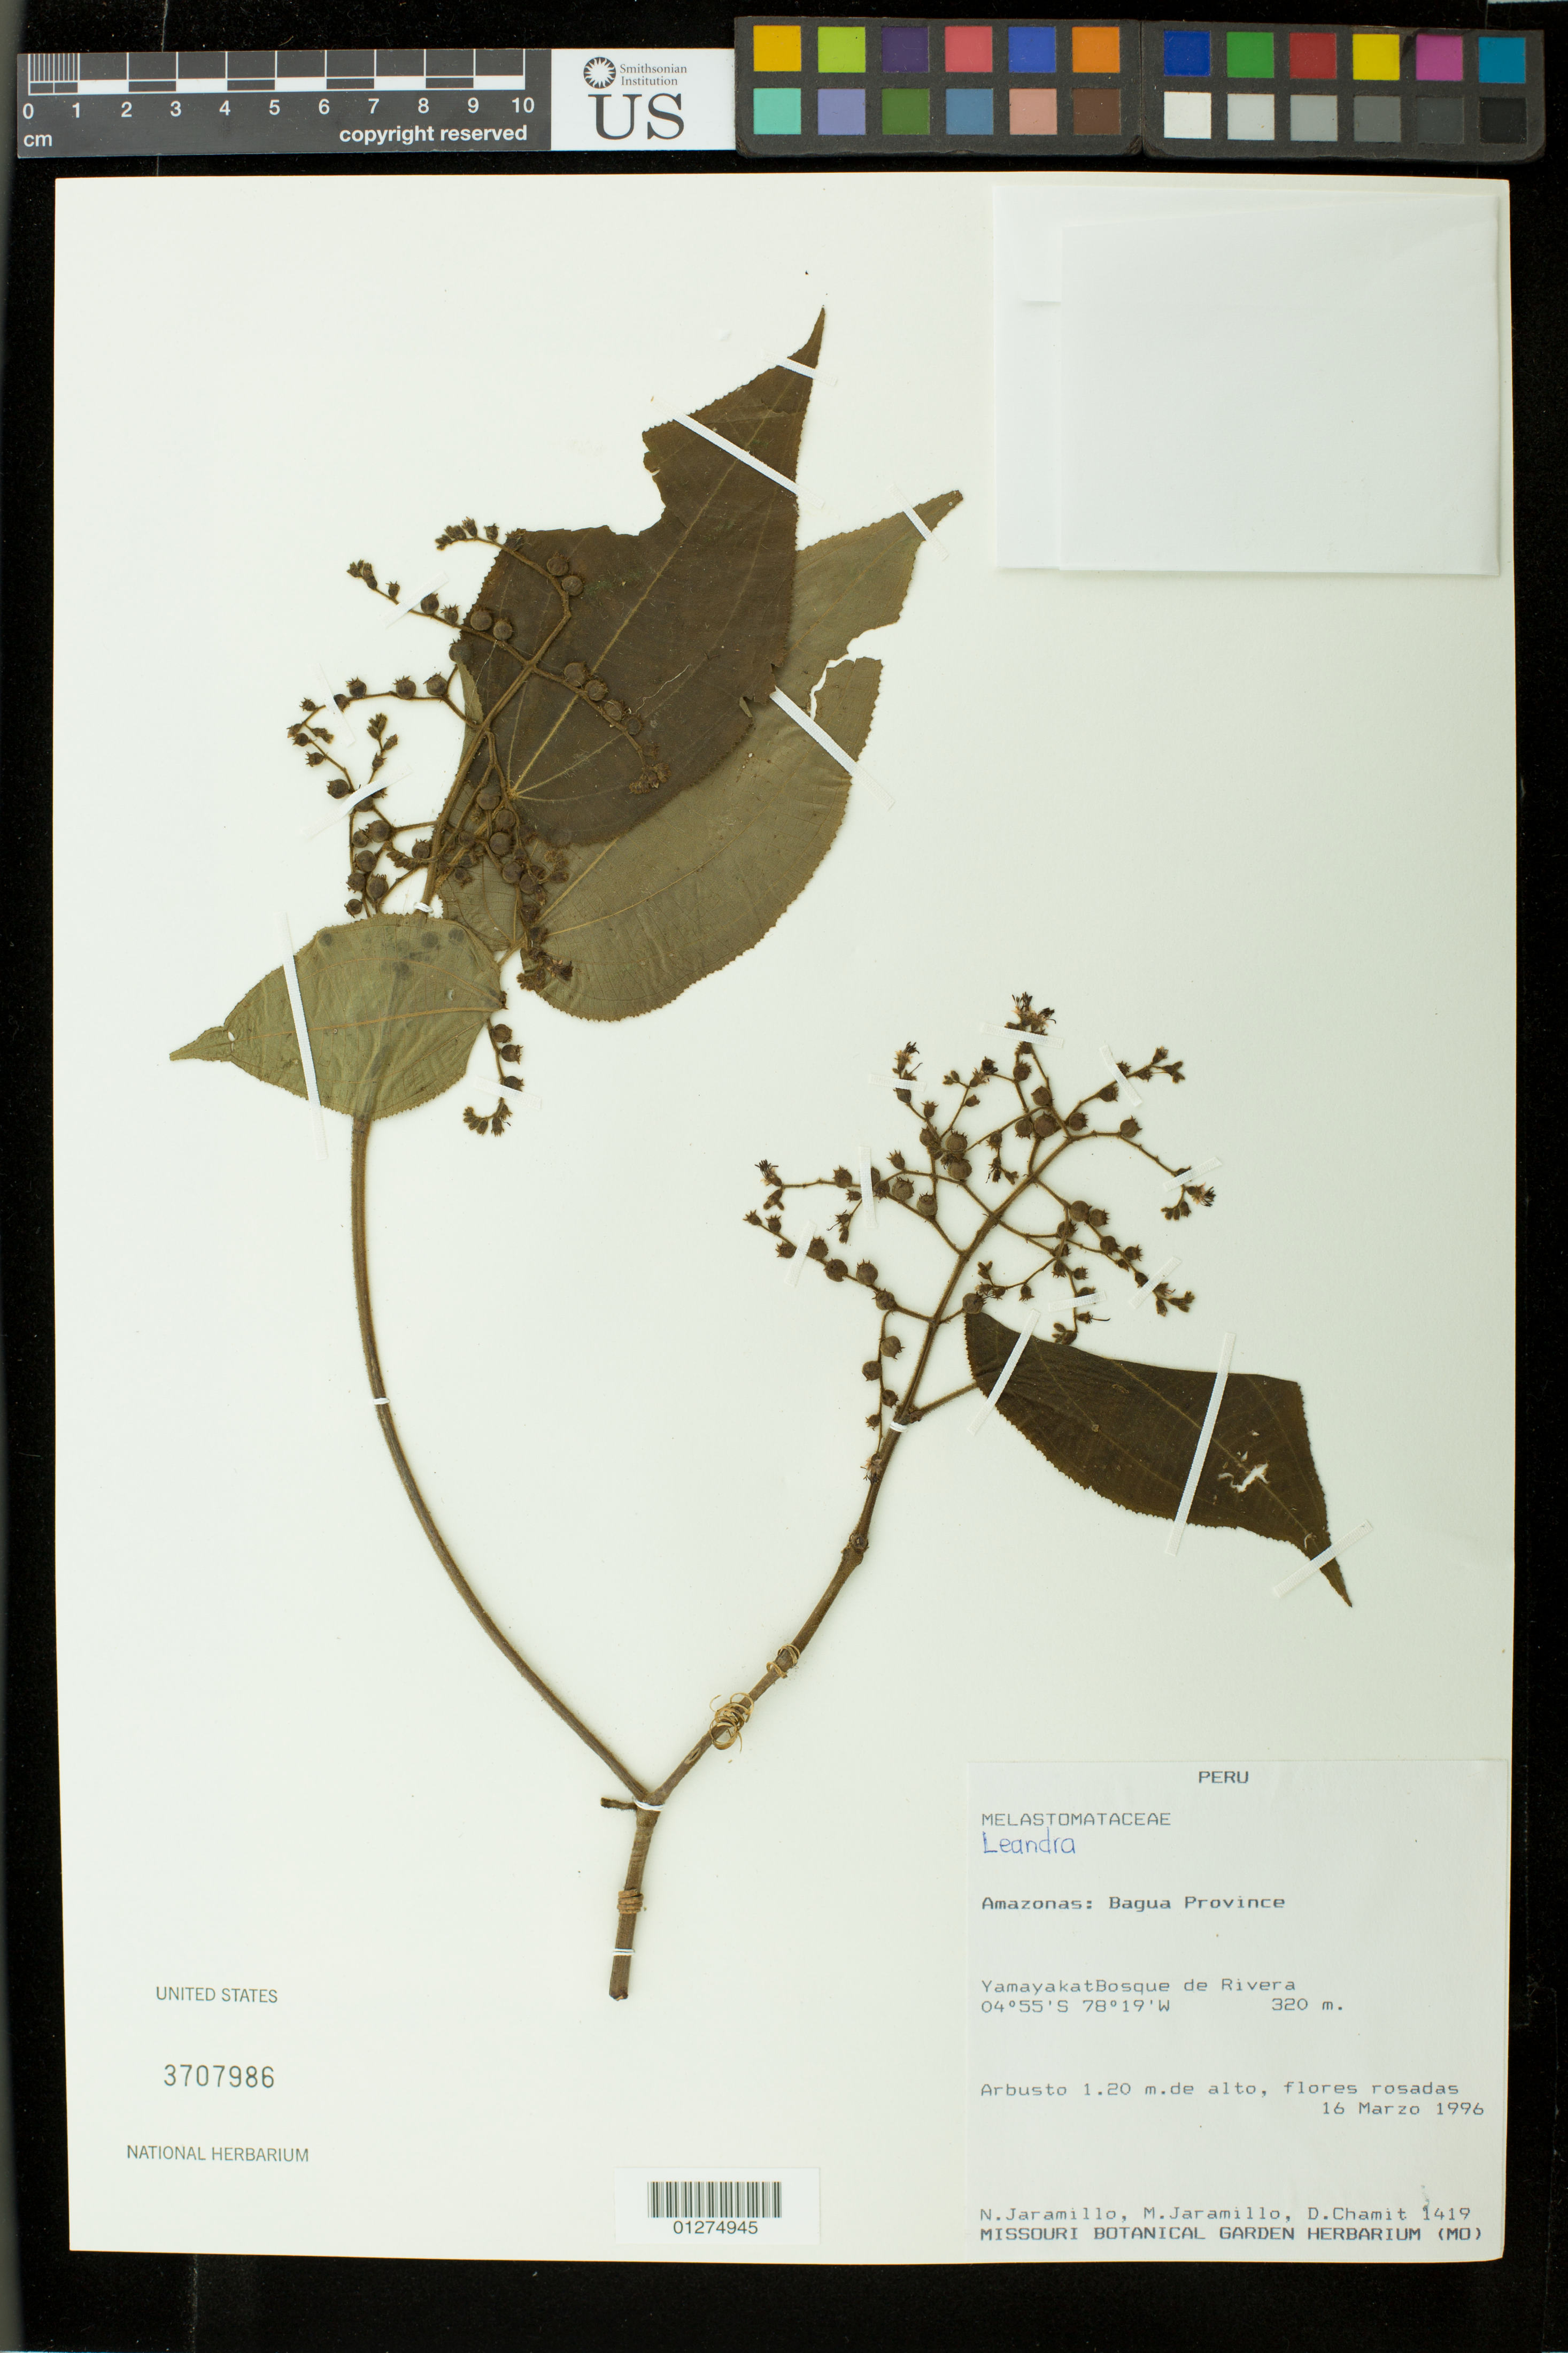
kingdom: Plantae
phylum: Tracheophyta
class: Magnoliopsida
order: Myrtales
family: Melastomataceae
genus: Leandra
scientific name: Leandra sp.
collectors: N. Jaramillo, M. Jaramillo & D. Chamit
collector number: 14119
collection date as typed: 16 Mar 1996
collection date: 1996-03-16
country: Peru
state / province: Amazonas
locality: Prov. Bagua; Yamayakat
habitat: bosque de rivera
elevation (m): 320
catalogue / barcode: US 3707986